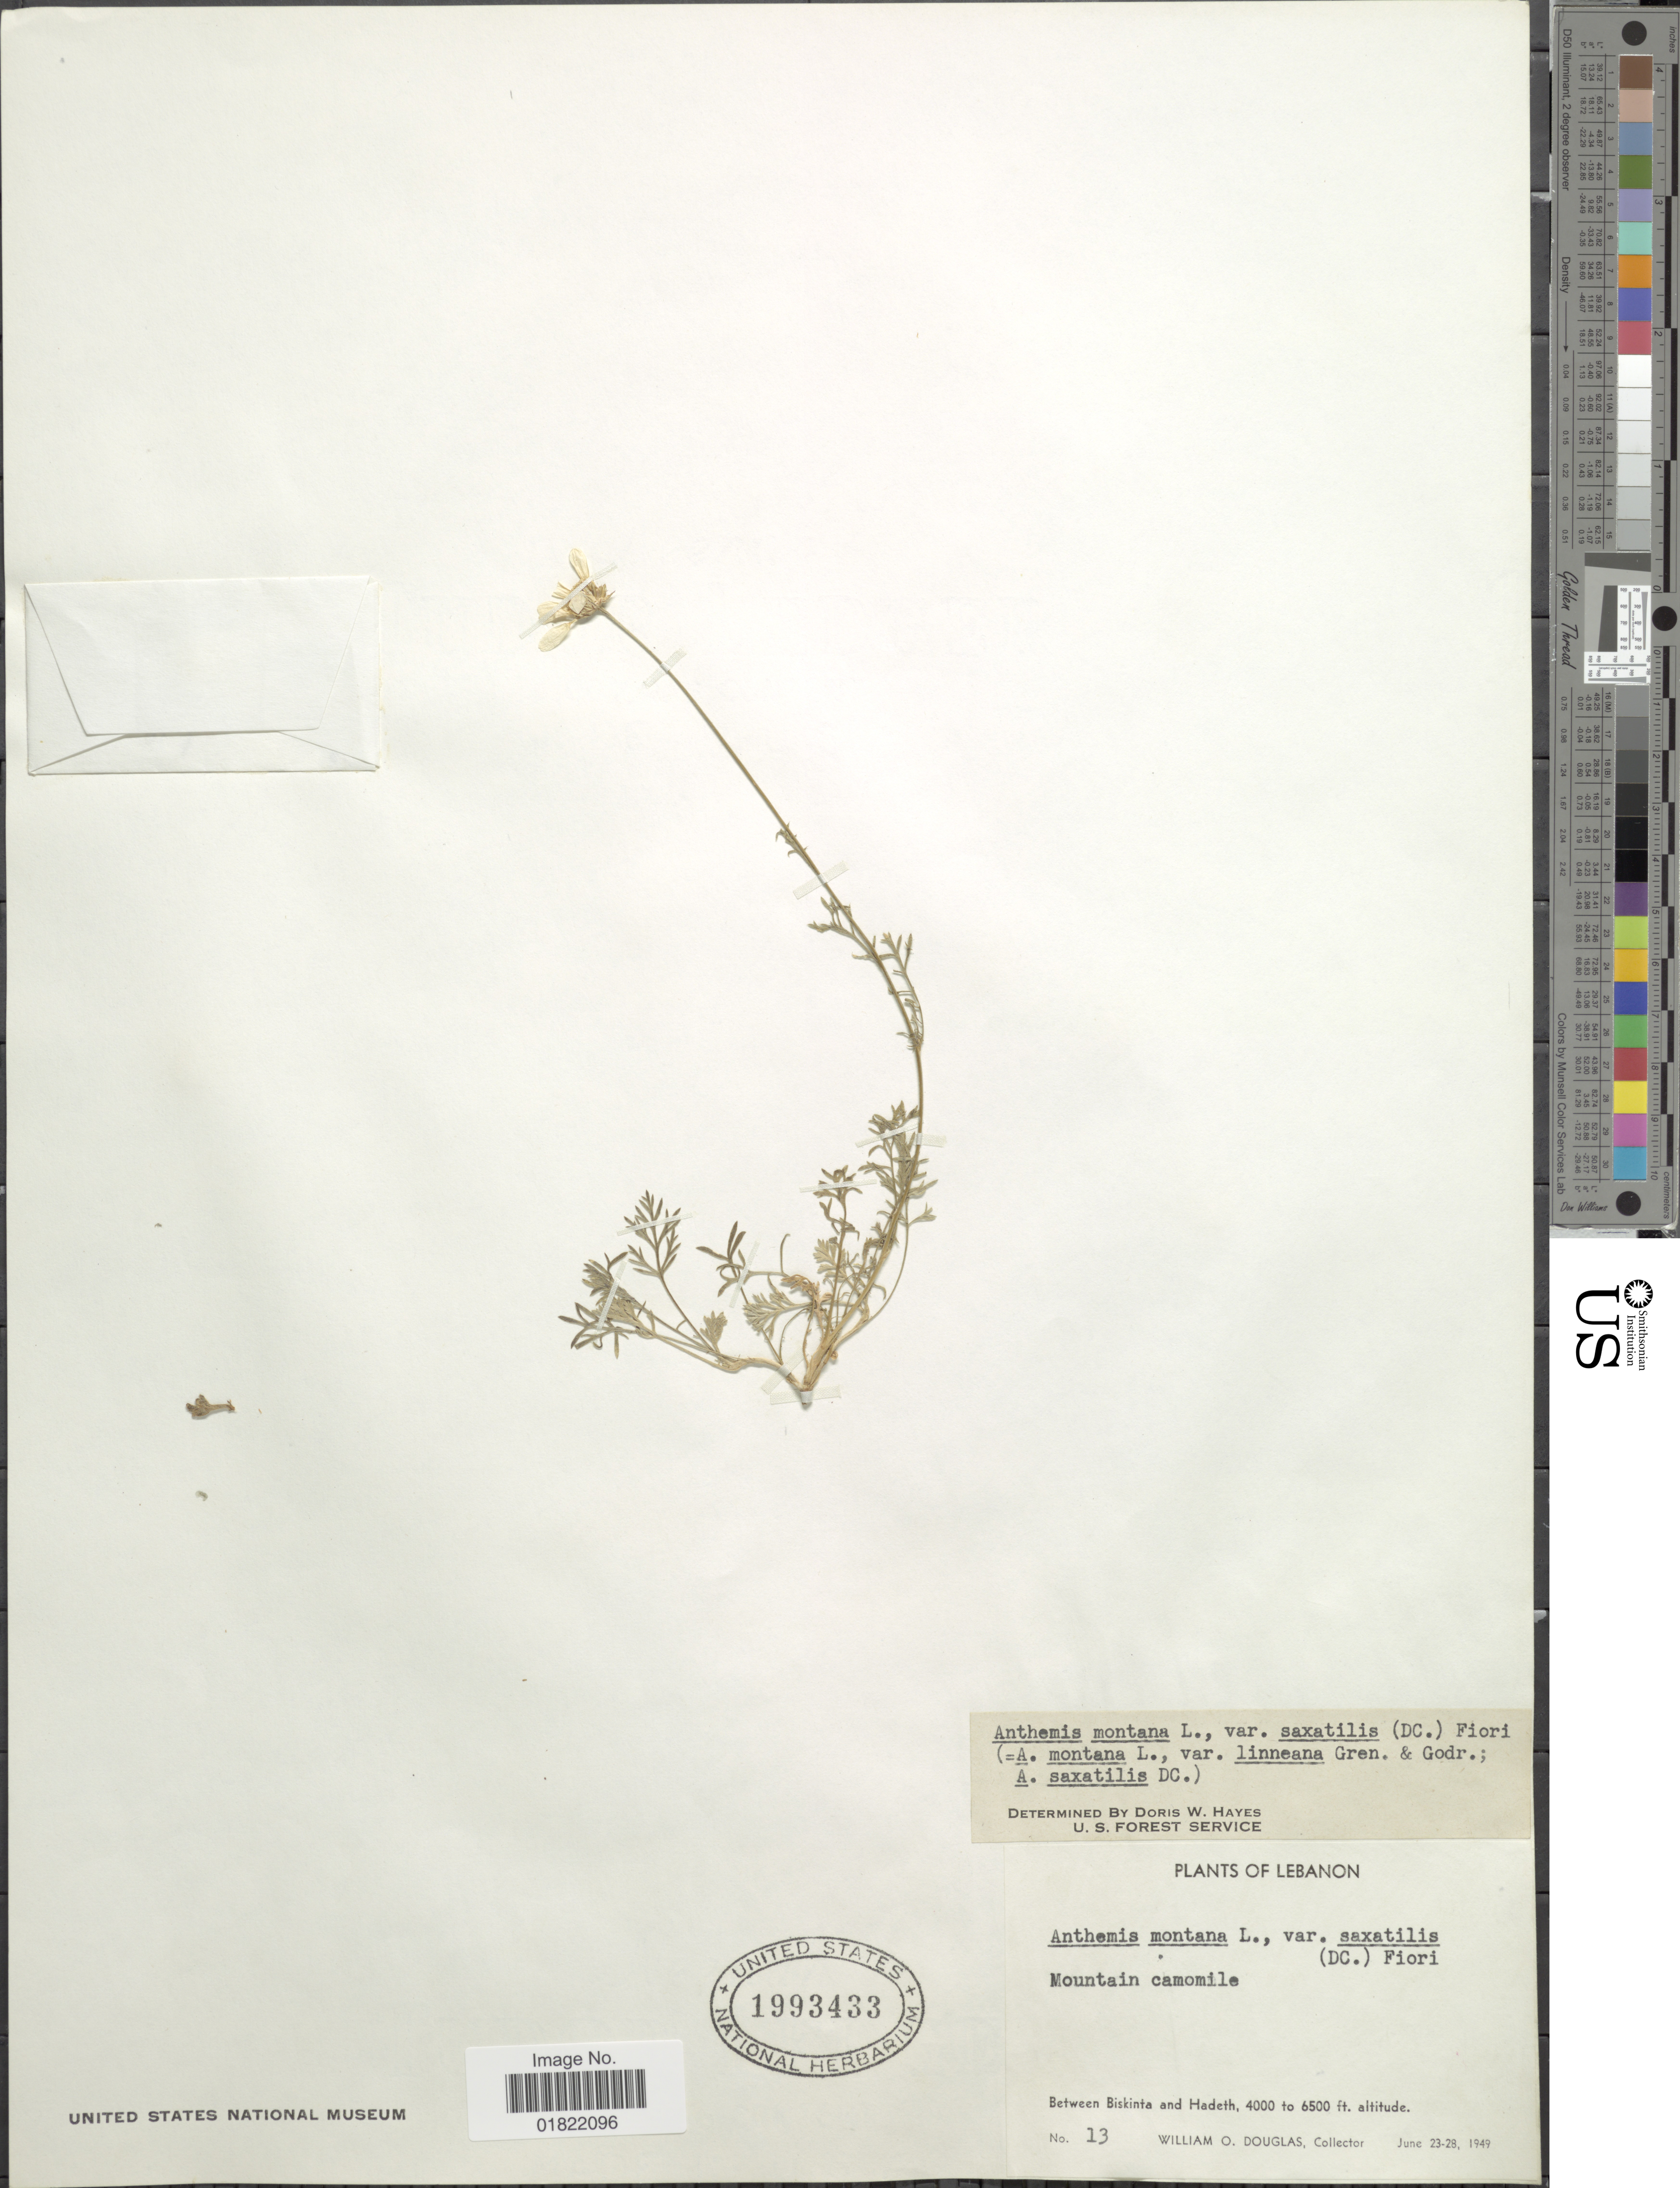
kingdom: Plantae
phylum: Tracheophyta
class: Magnoliopsida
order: Asterales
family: Asteraceae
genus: Anthemis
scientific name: Anthemis montana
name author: L.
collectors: W. Douglas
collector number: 13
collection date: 1949-06-23/1949-06-28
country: Lebanon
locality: Mountain camomile, Between Biskinta and Hadeth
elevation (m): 1219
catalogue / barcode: US 1993433